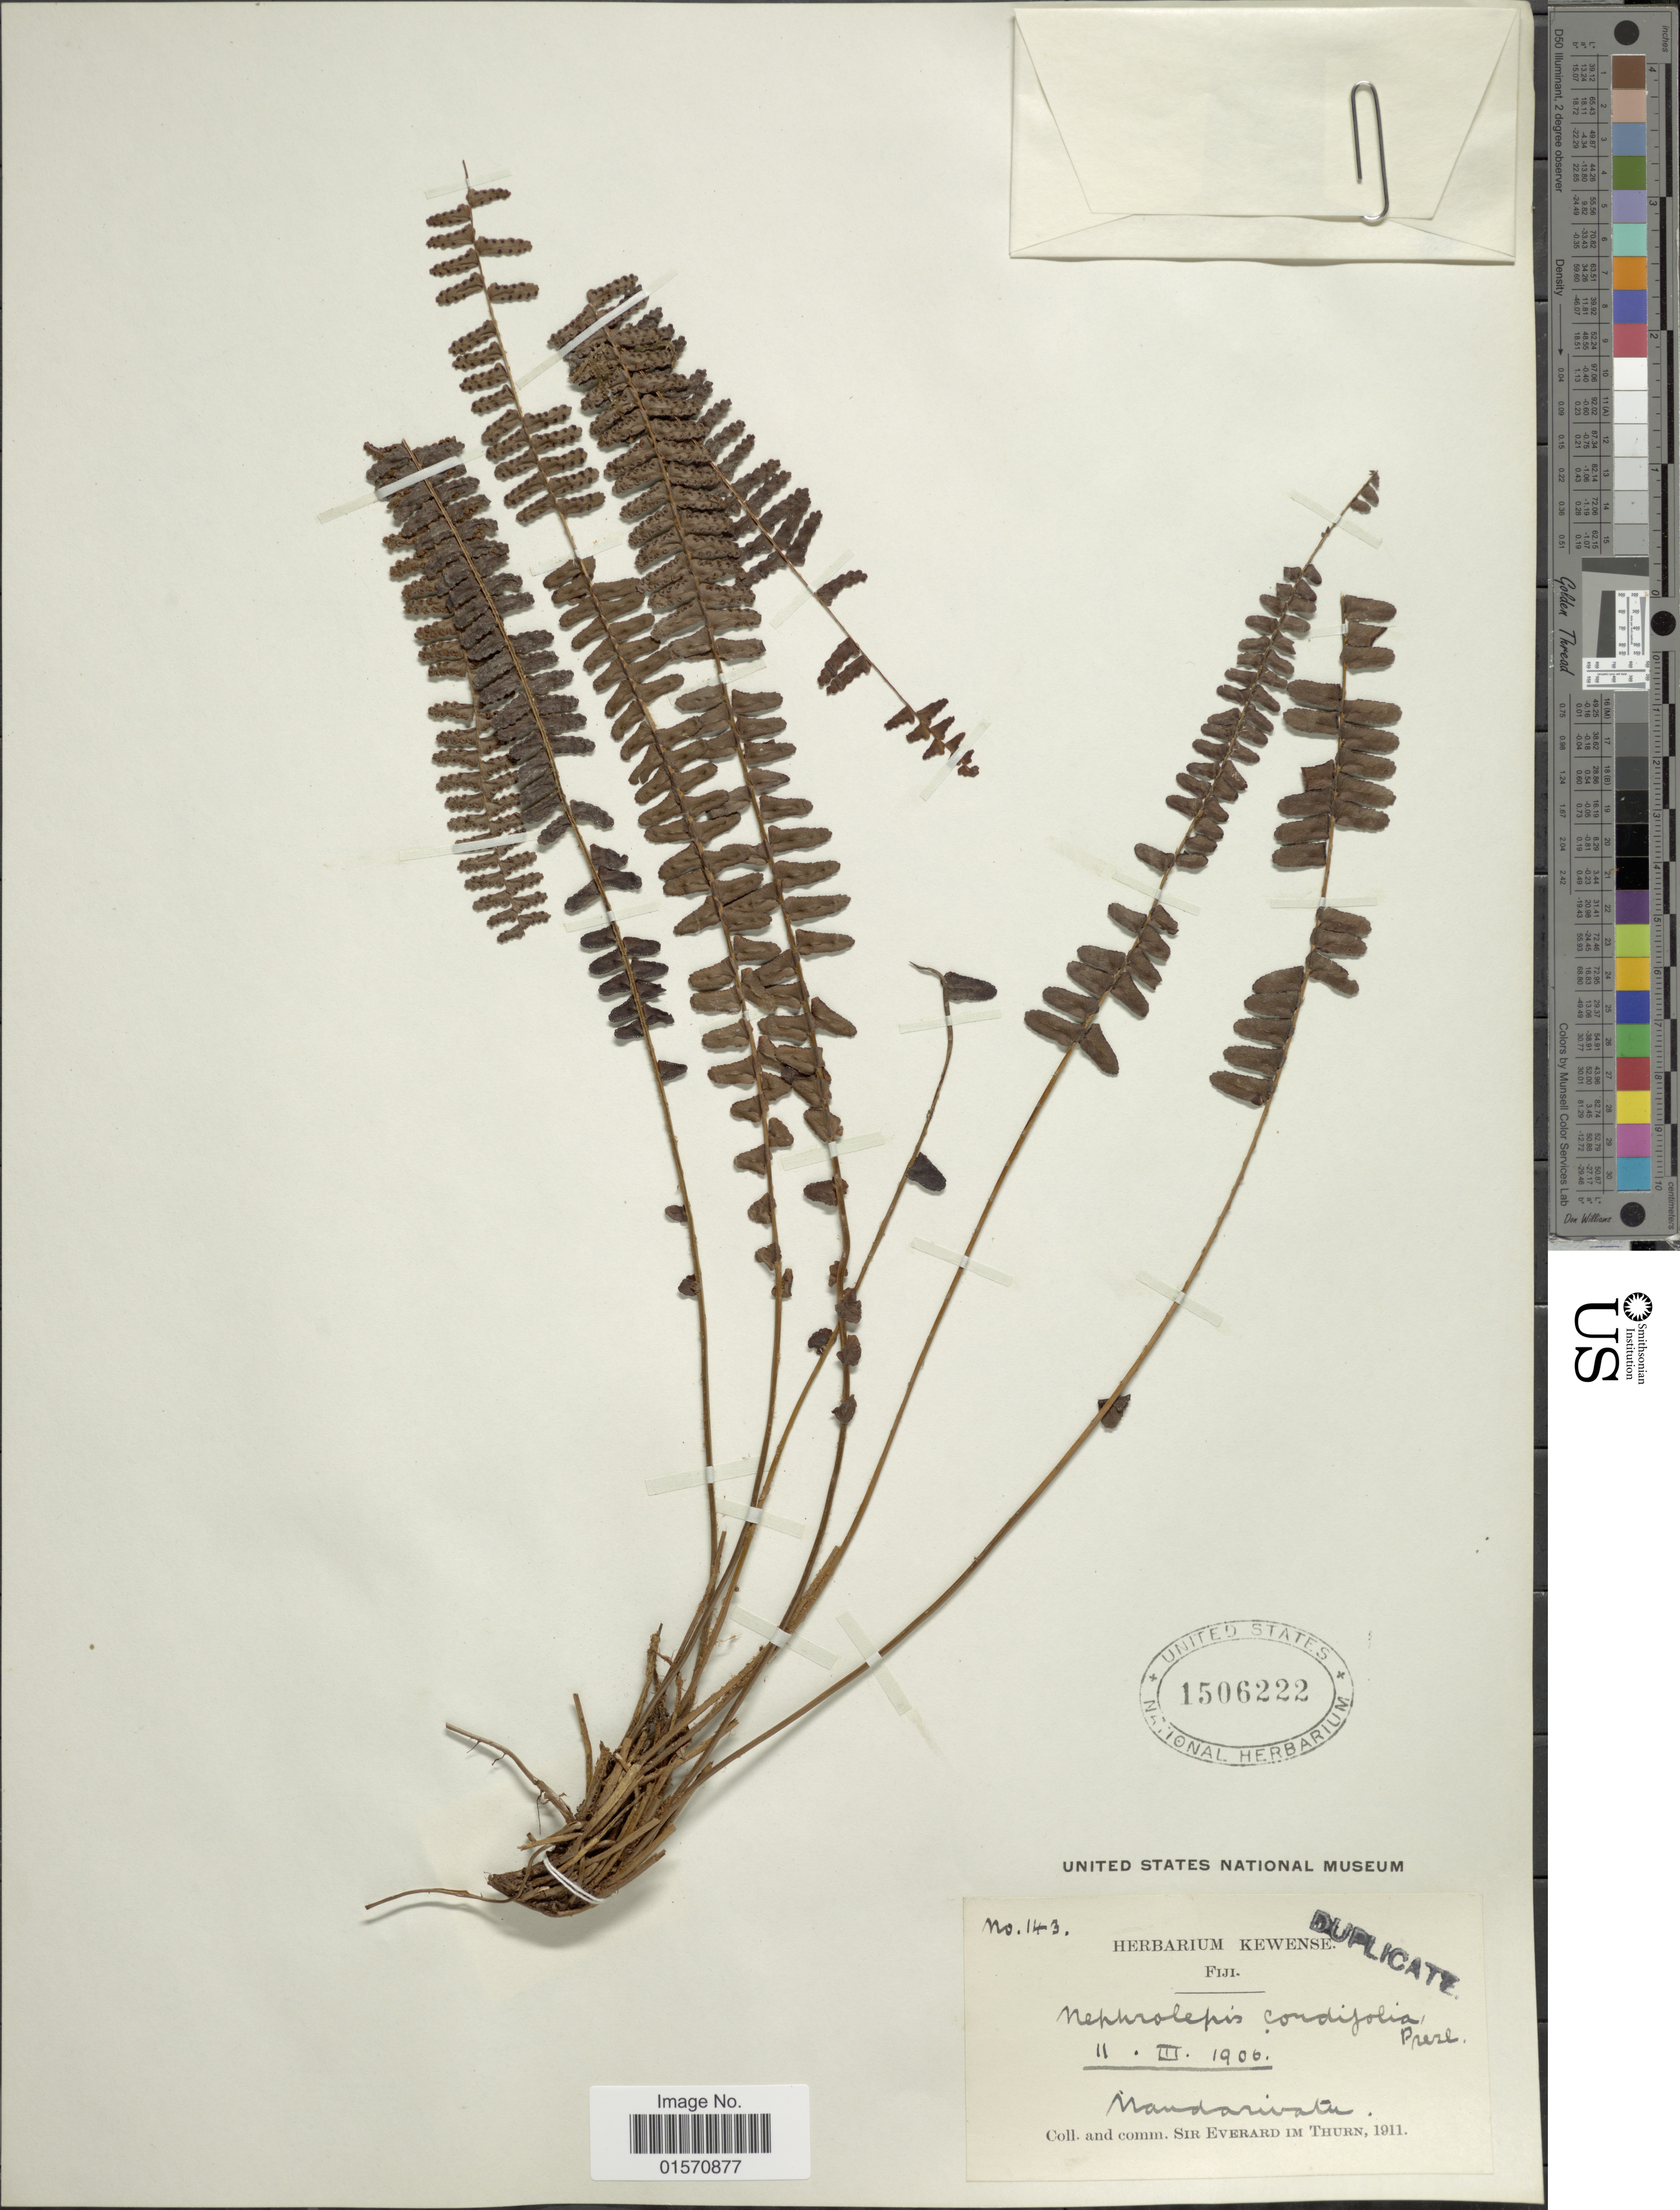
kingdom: Plantae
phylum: Tracheophyta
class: Polypodiopsida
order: Polypodiales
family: Nephrolepidaceae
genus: Nephrolepis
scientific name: Nephrolepis cordifolia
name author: (L.) C. Presl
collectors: E. F. im Thurn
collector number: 143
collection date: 1906-03-11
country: Fiji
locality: Mandarivatu [interpreted]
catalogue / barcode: US 1506222